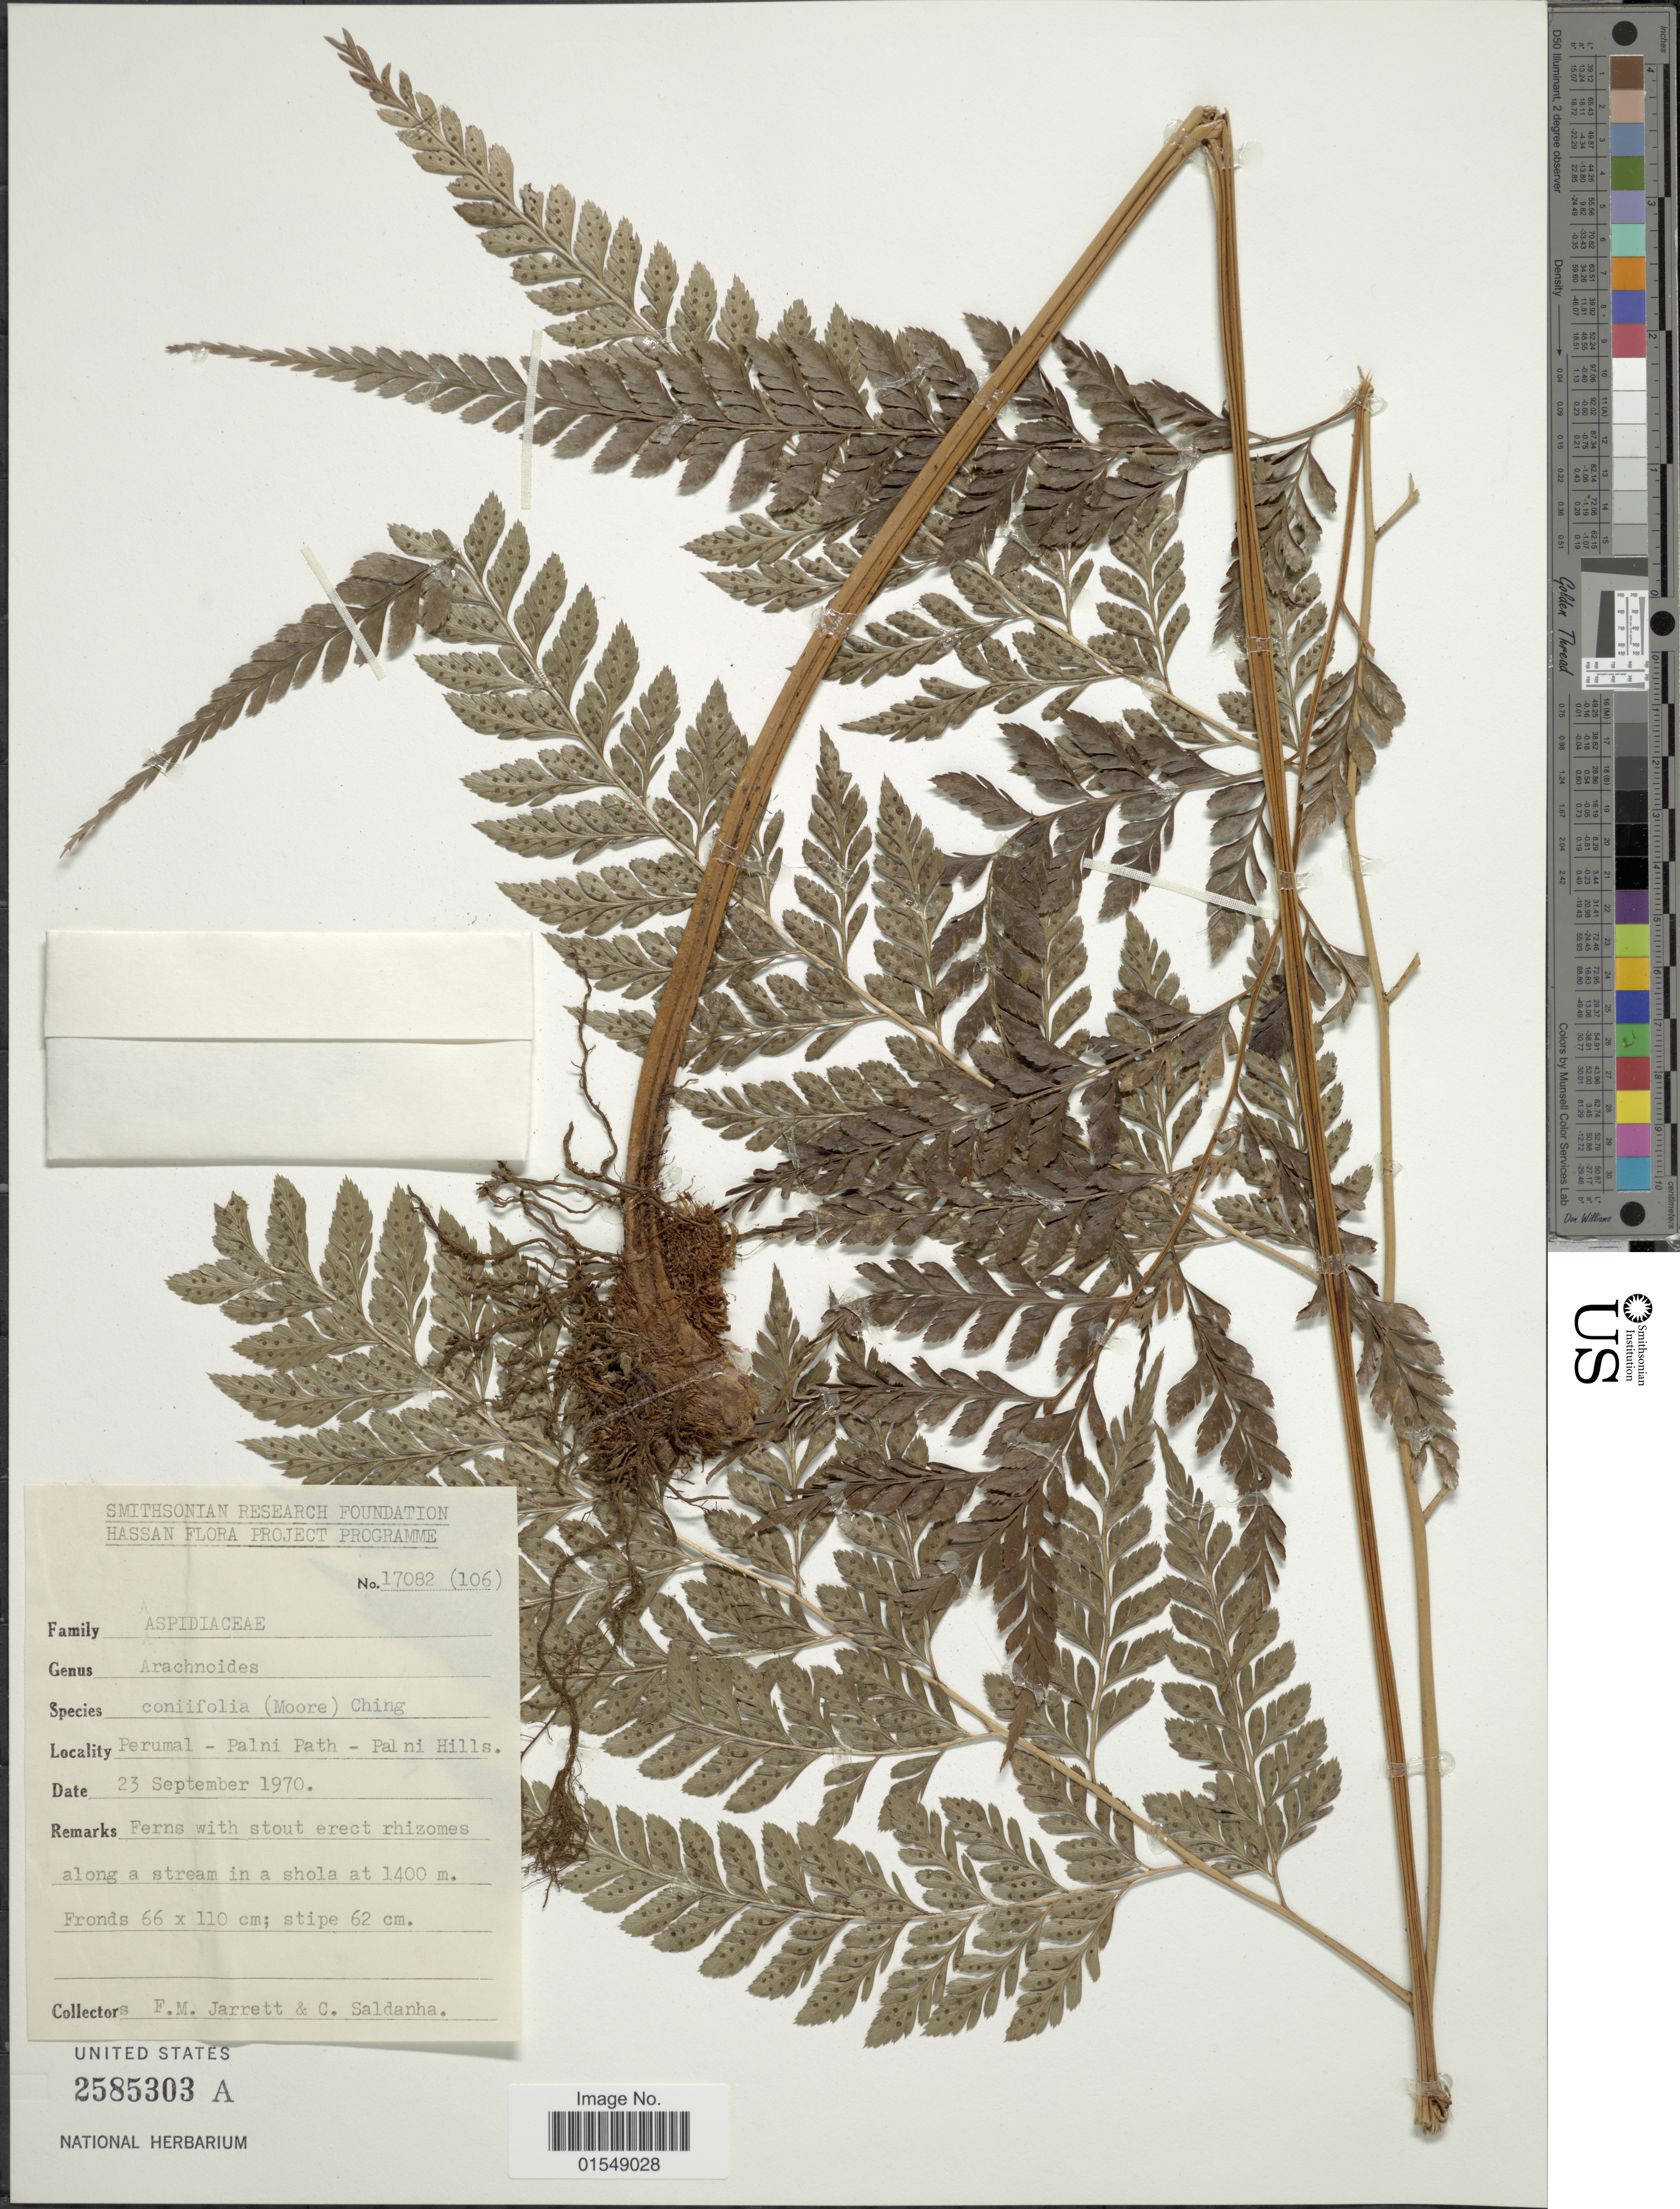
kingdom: Plantae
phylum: Tracheophyta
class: Polypodiopsida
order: Polypodiales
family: Dryopteridaceae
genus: Arachniodes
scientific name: Arachniodes coniifolia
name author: (T. Moore) Ching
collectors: F. M. Jarrett & C. Saldanha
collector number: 17082 (106)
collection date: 1970-09-23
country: India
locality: Hassan, Perumal- Palni Path- Palni Hills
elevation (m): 1400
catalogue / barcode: US 2585303A